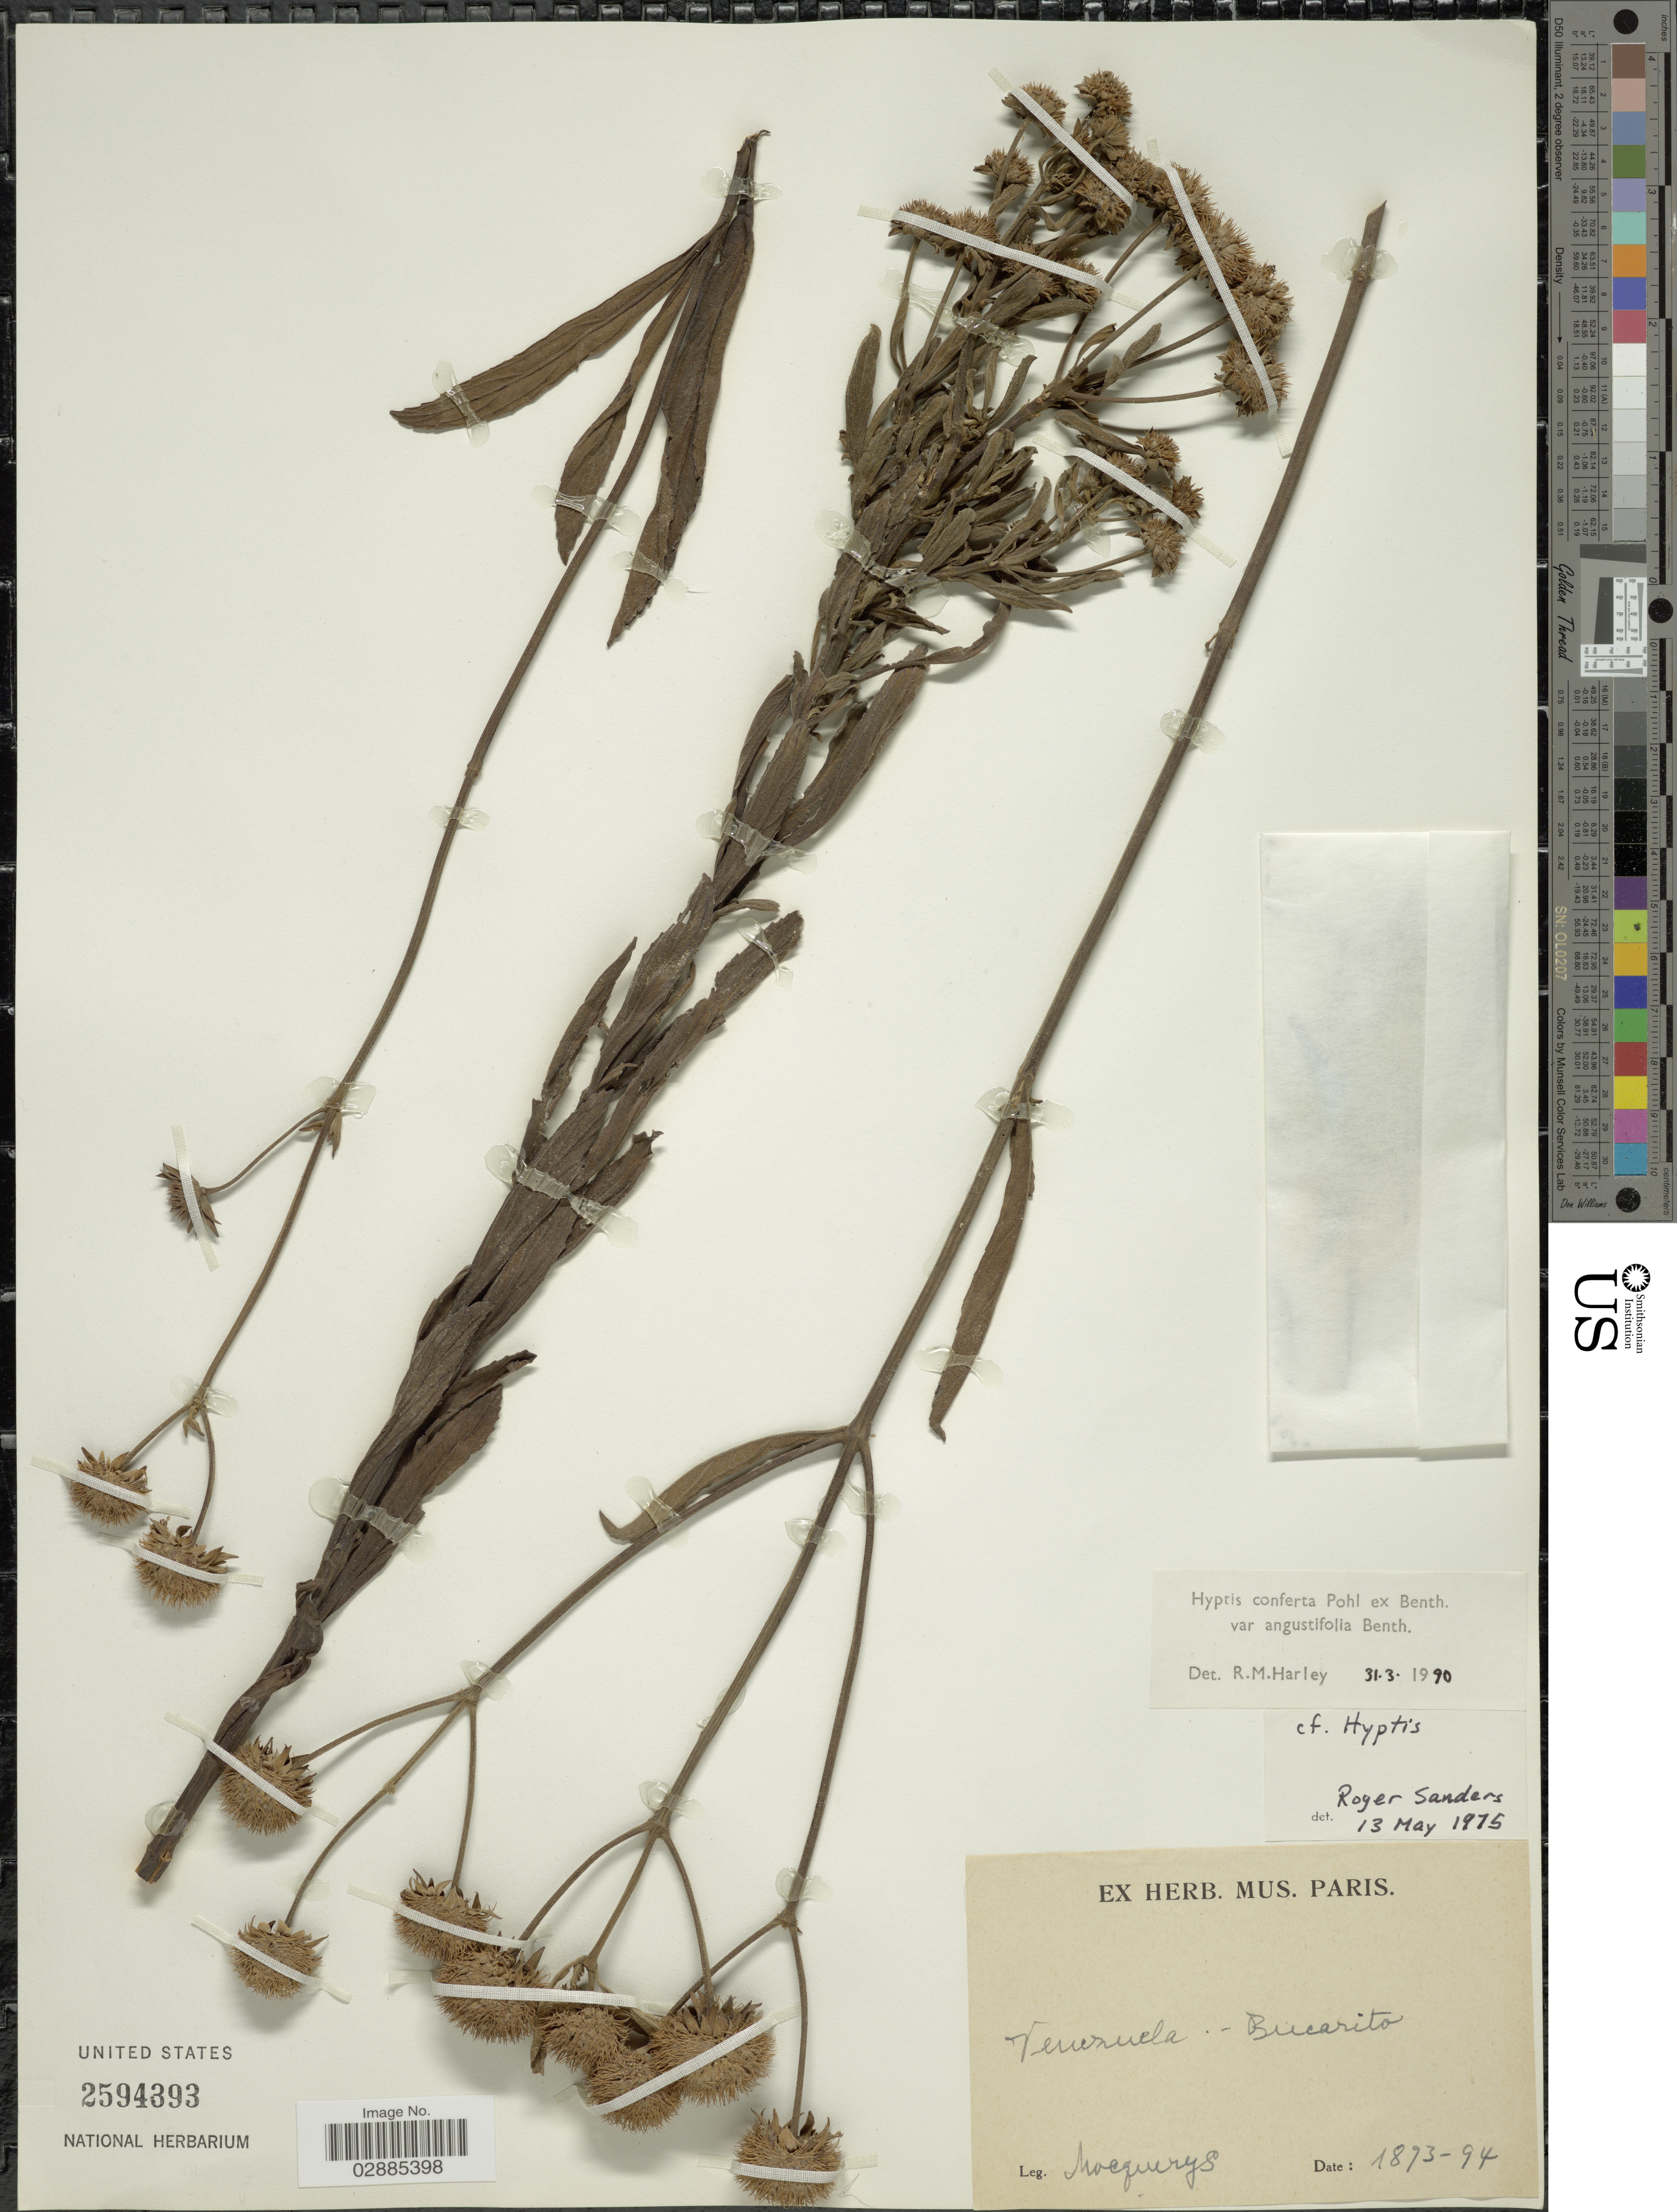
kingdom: Plantae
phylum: Tracheophyta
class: Magnoliopsida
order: Lamiales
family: Lamiaceae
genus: Hyptis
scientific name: Hyptis conferta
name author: Pohl ex Benth.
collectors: A. Mocquerys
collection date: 1893/1894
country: Venezuela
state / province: Lara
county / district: Morán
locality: Bucarito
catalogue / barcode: US 2594393